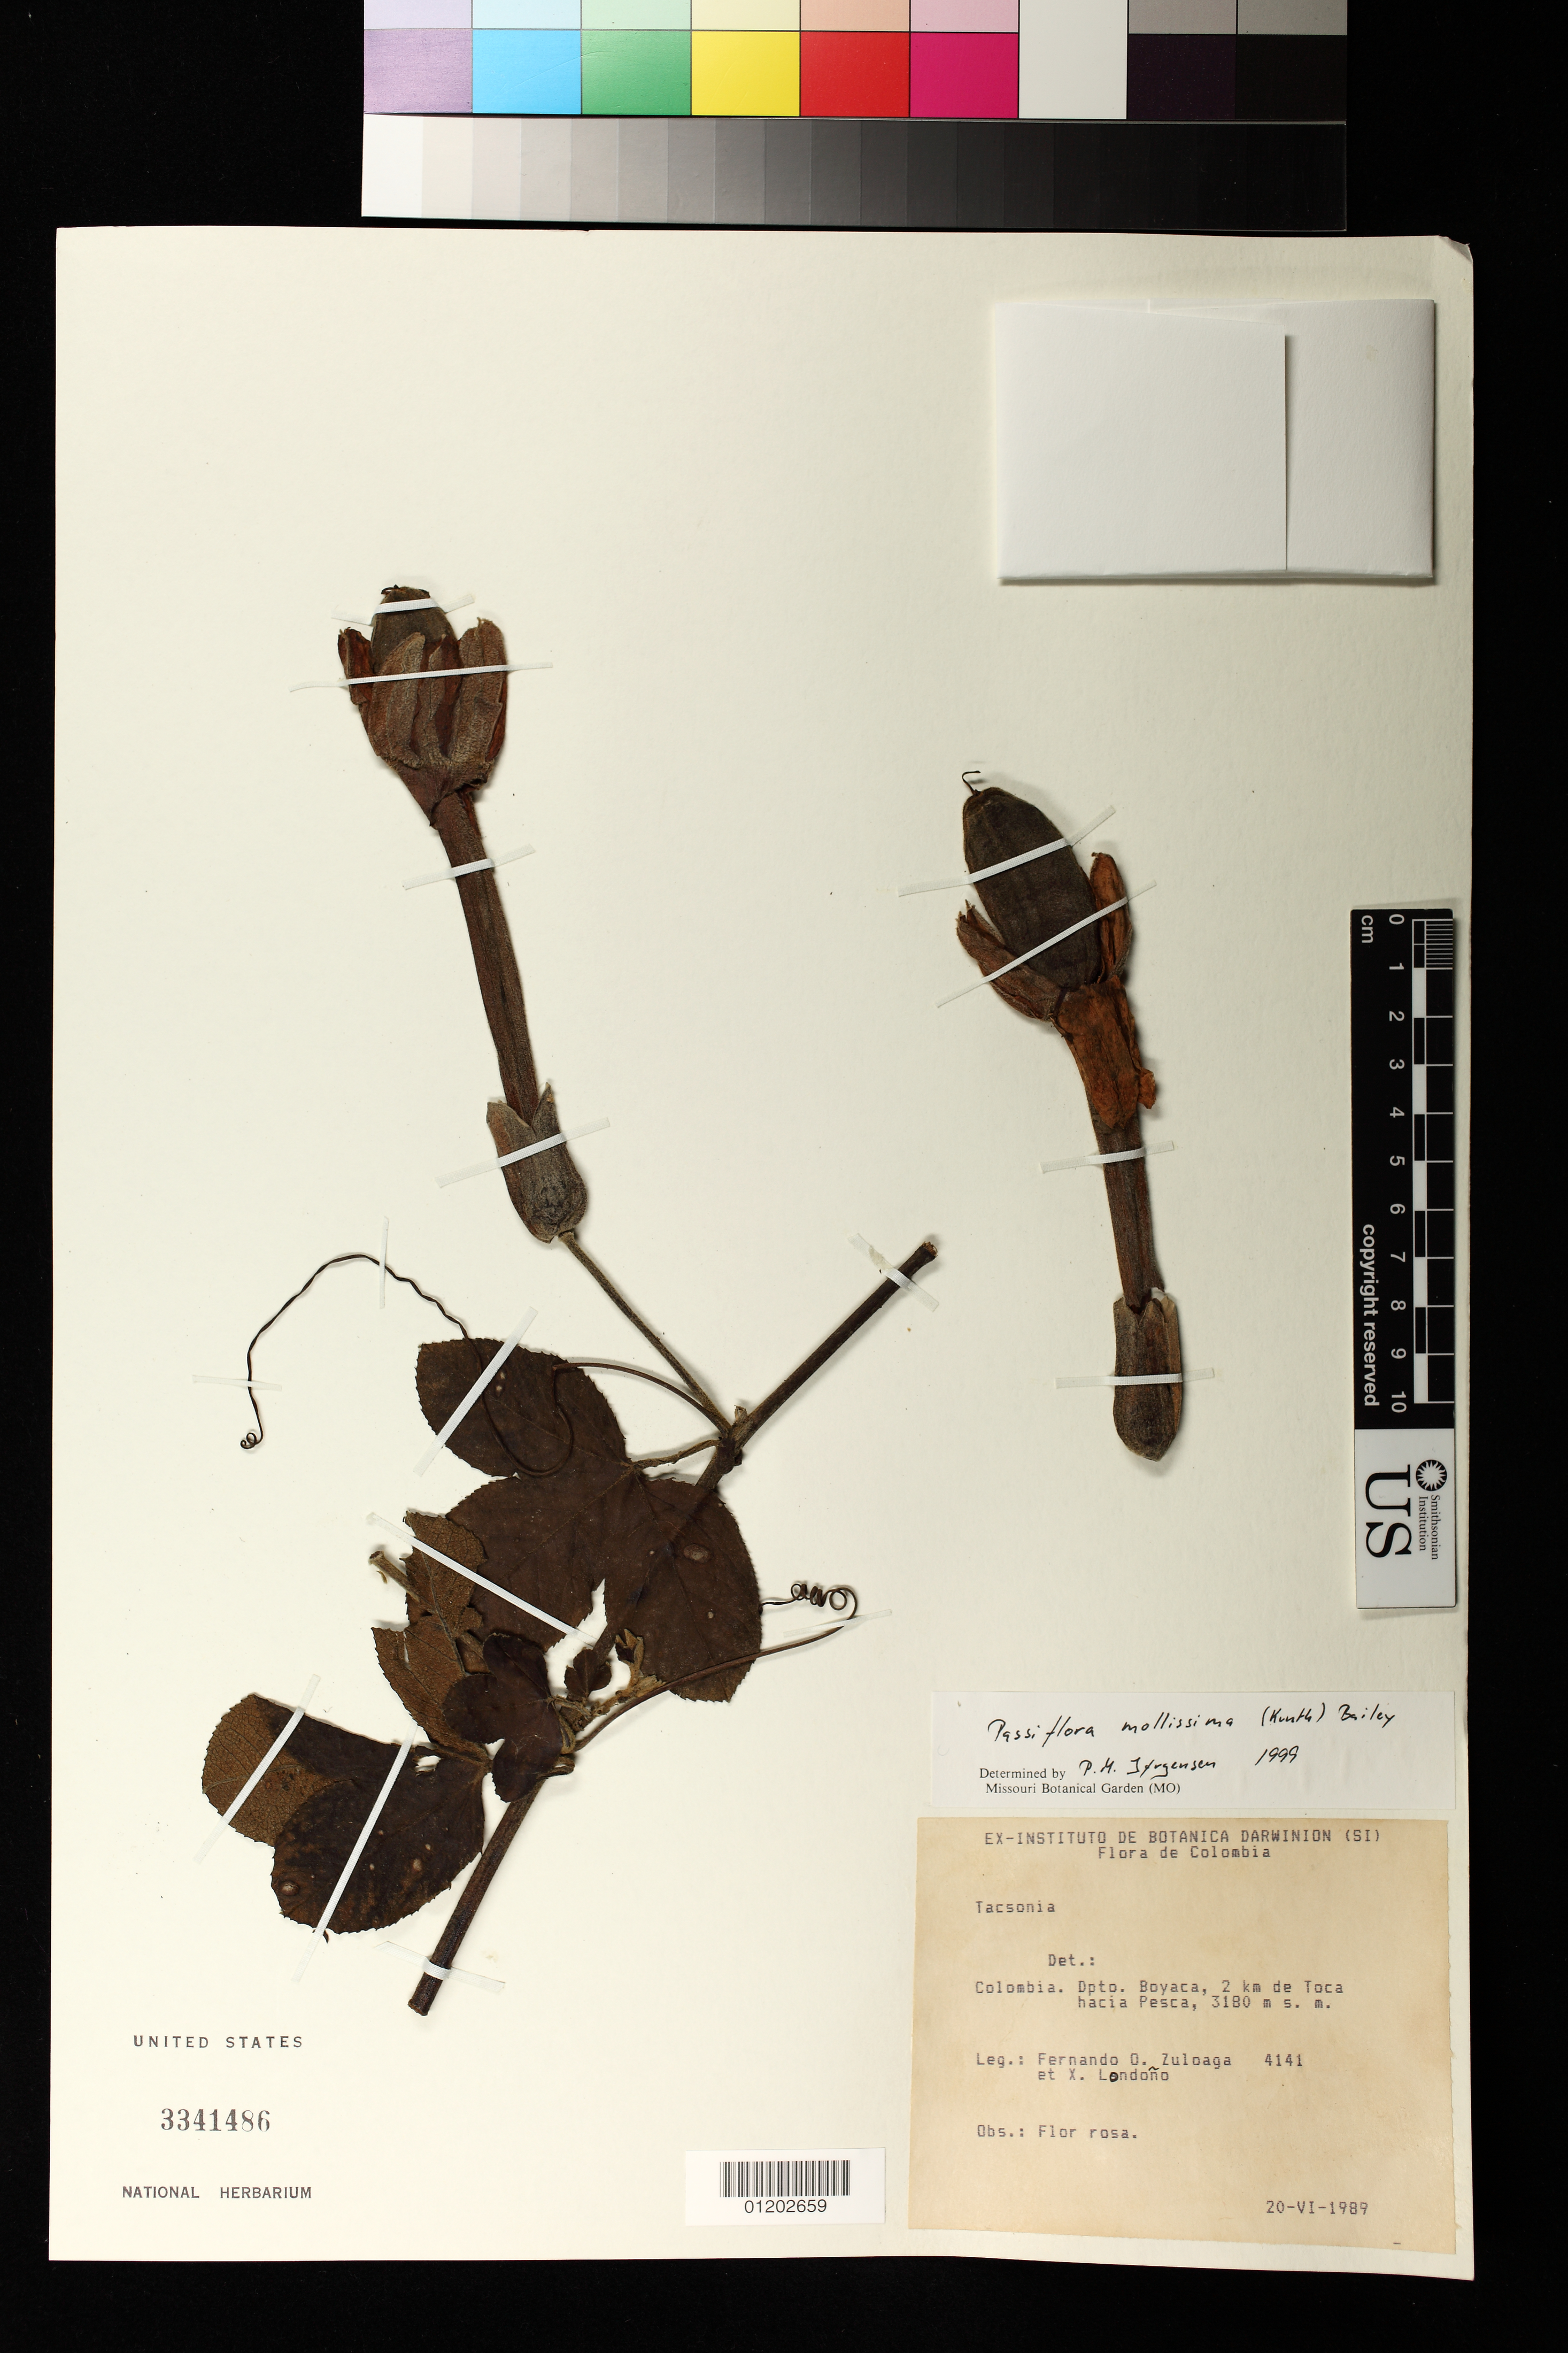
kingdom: Plantae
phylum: Tracheophyta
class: Magnoliopsida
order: Malpighiales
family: Passifloraceae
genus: Passiflora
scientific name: Passiflora mollissima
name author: (Kunth) L.H. Bailey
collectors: F. O. Zuloaga & Londono, --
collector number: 4141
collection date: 1989-06-20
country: Colombia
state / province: Boyacá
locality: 2 km de Toca hacia Pesca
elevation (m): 3180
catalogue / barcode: US 3341486